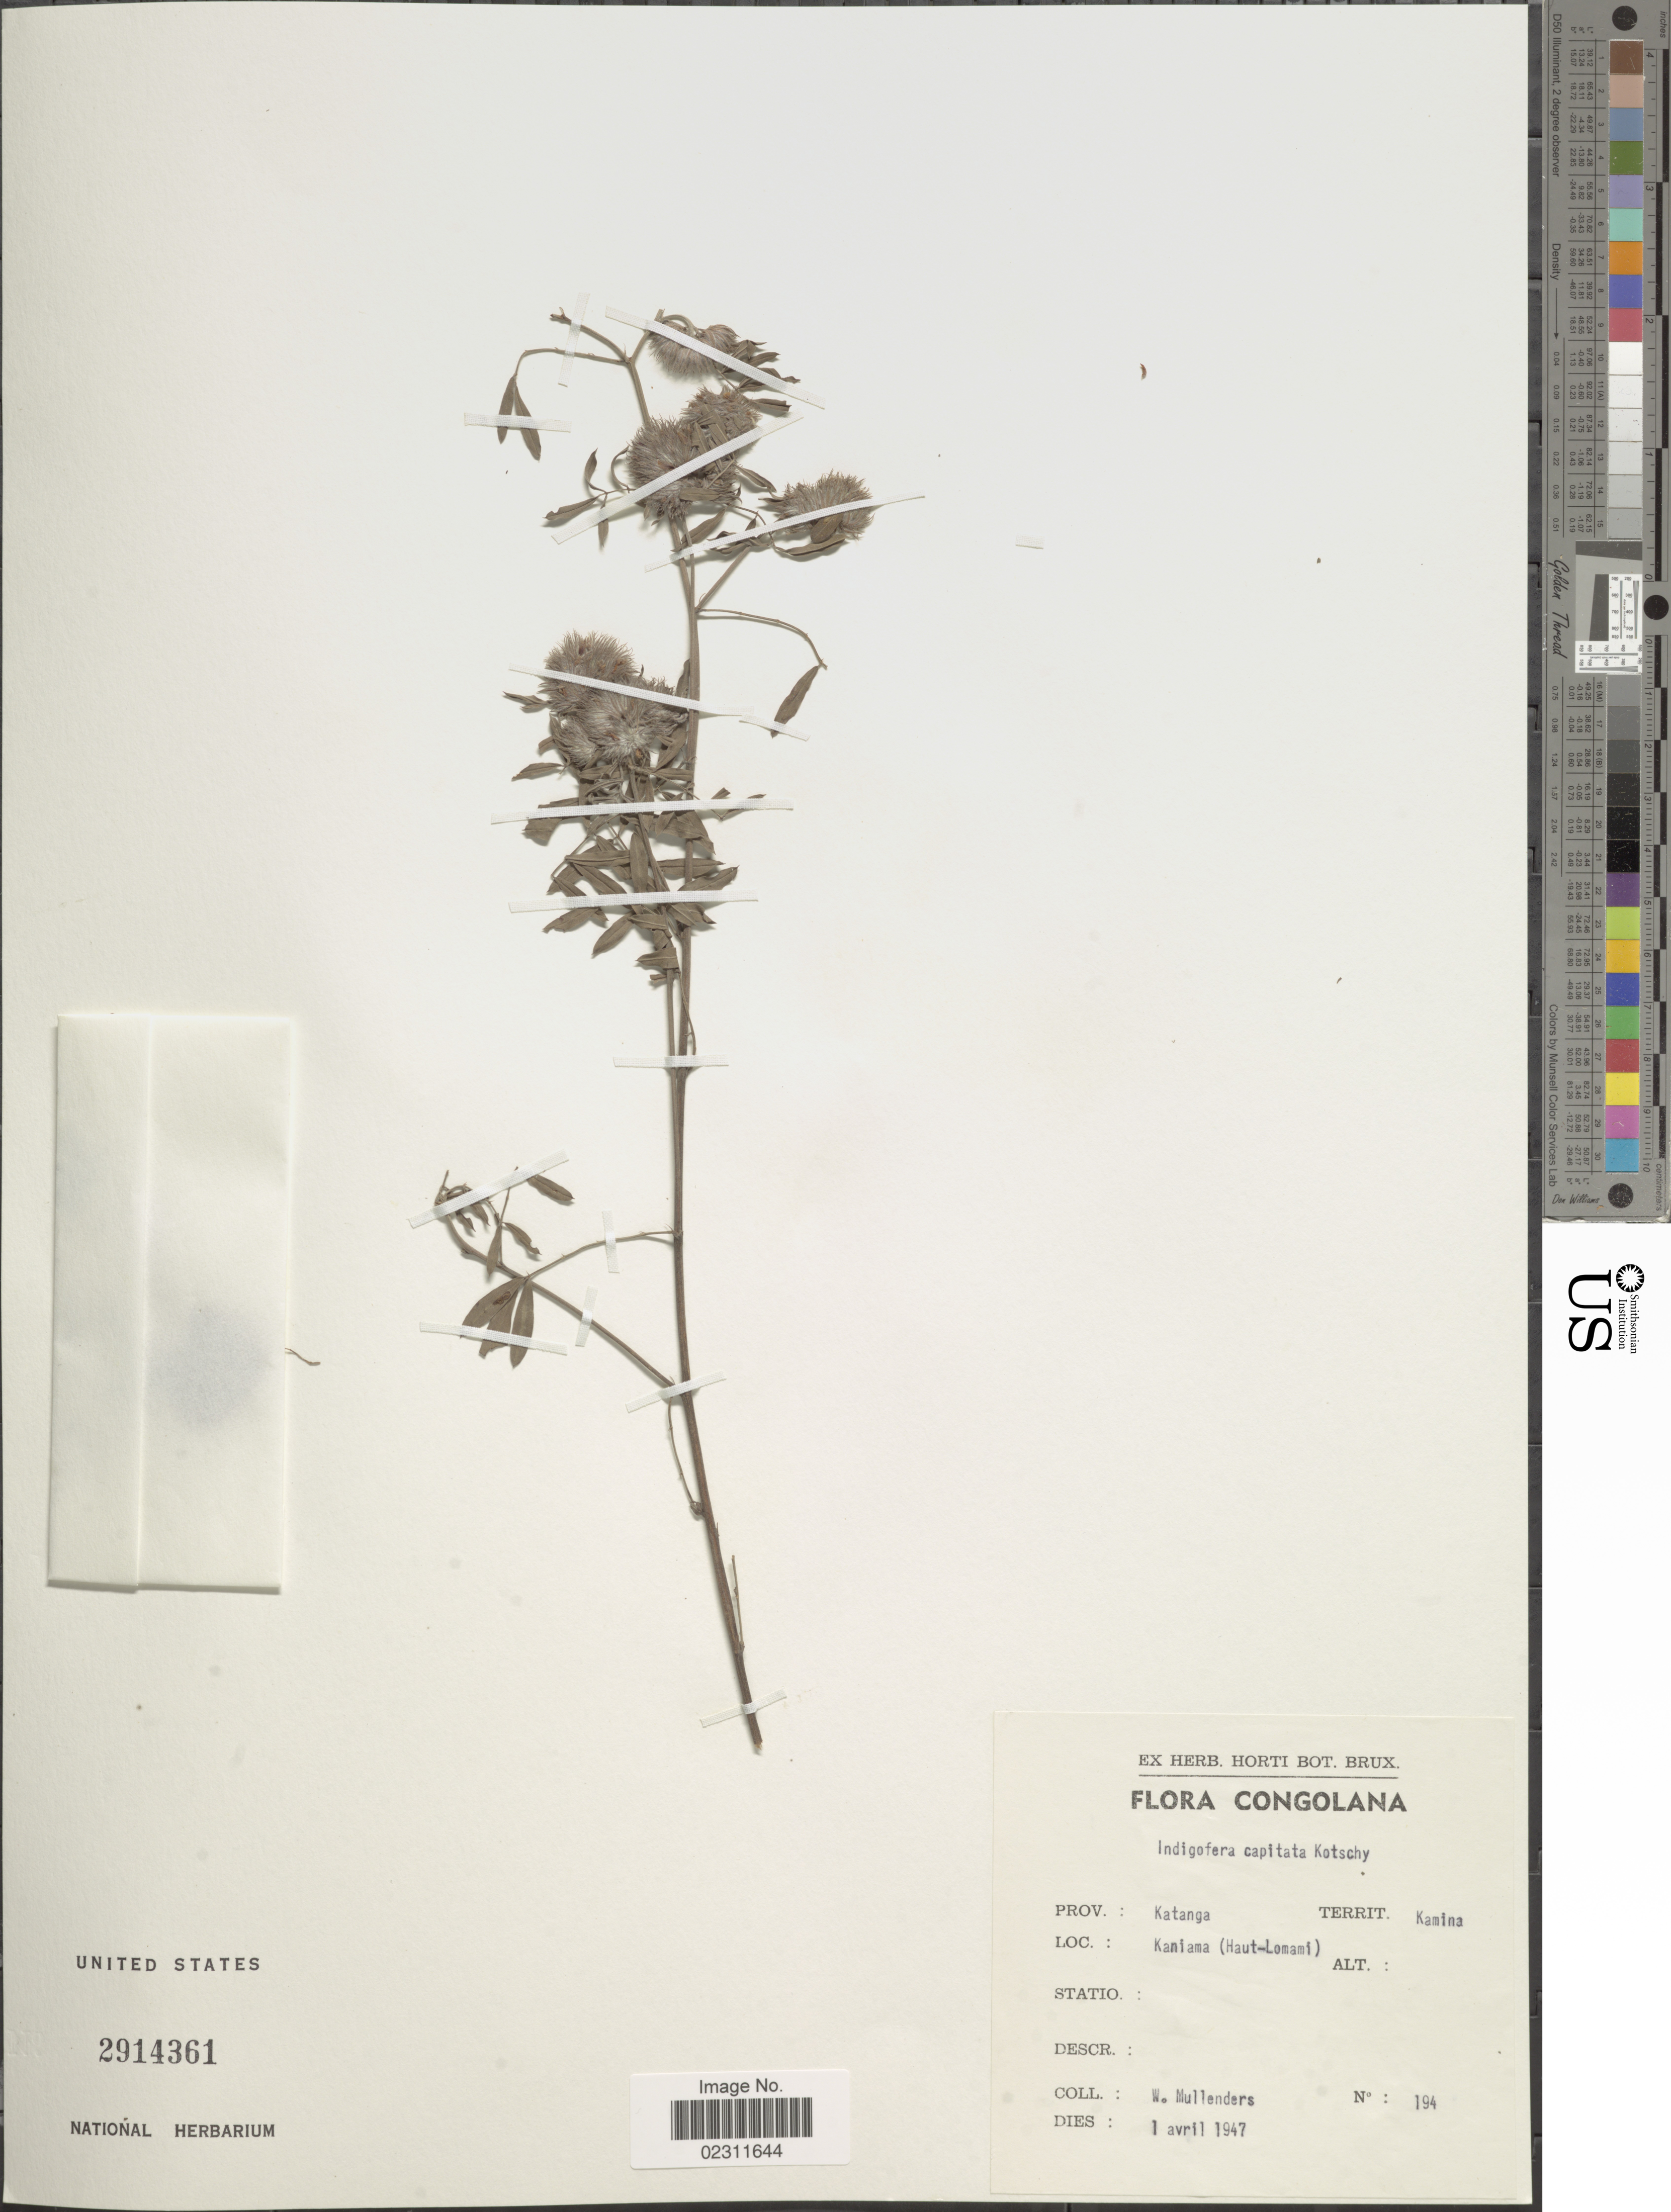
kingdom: Plantae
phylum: Tracheophyta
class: Magnoliopsida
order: Fabales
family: Fabaceae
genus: Indigofera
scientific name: Indigofera capitata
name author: Kotschy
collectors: W. Mullenders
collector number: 194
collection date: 1947-04-01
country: Congo, Democratic Republic of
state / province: Haut-Lomami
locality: Kamina, Kaniama (Haut-Lomami)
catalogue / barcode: US 2914361